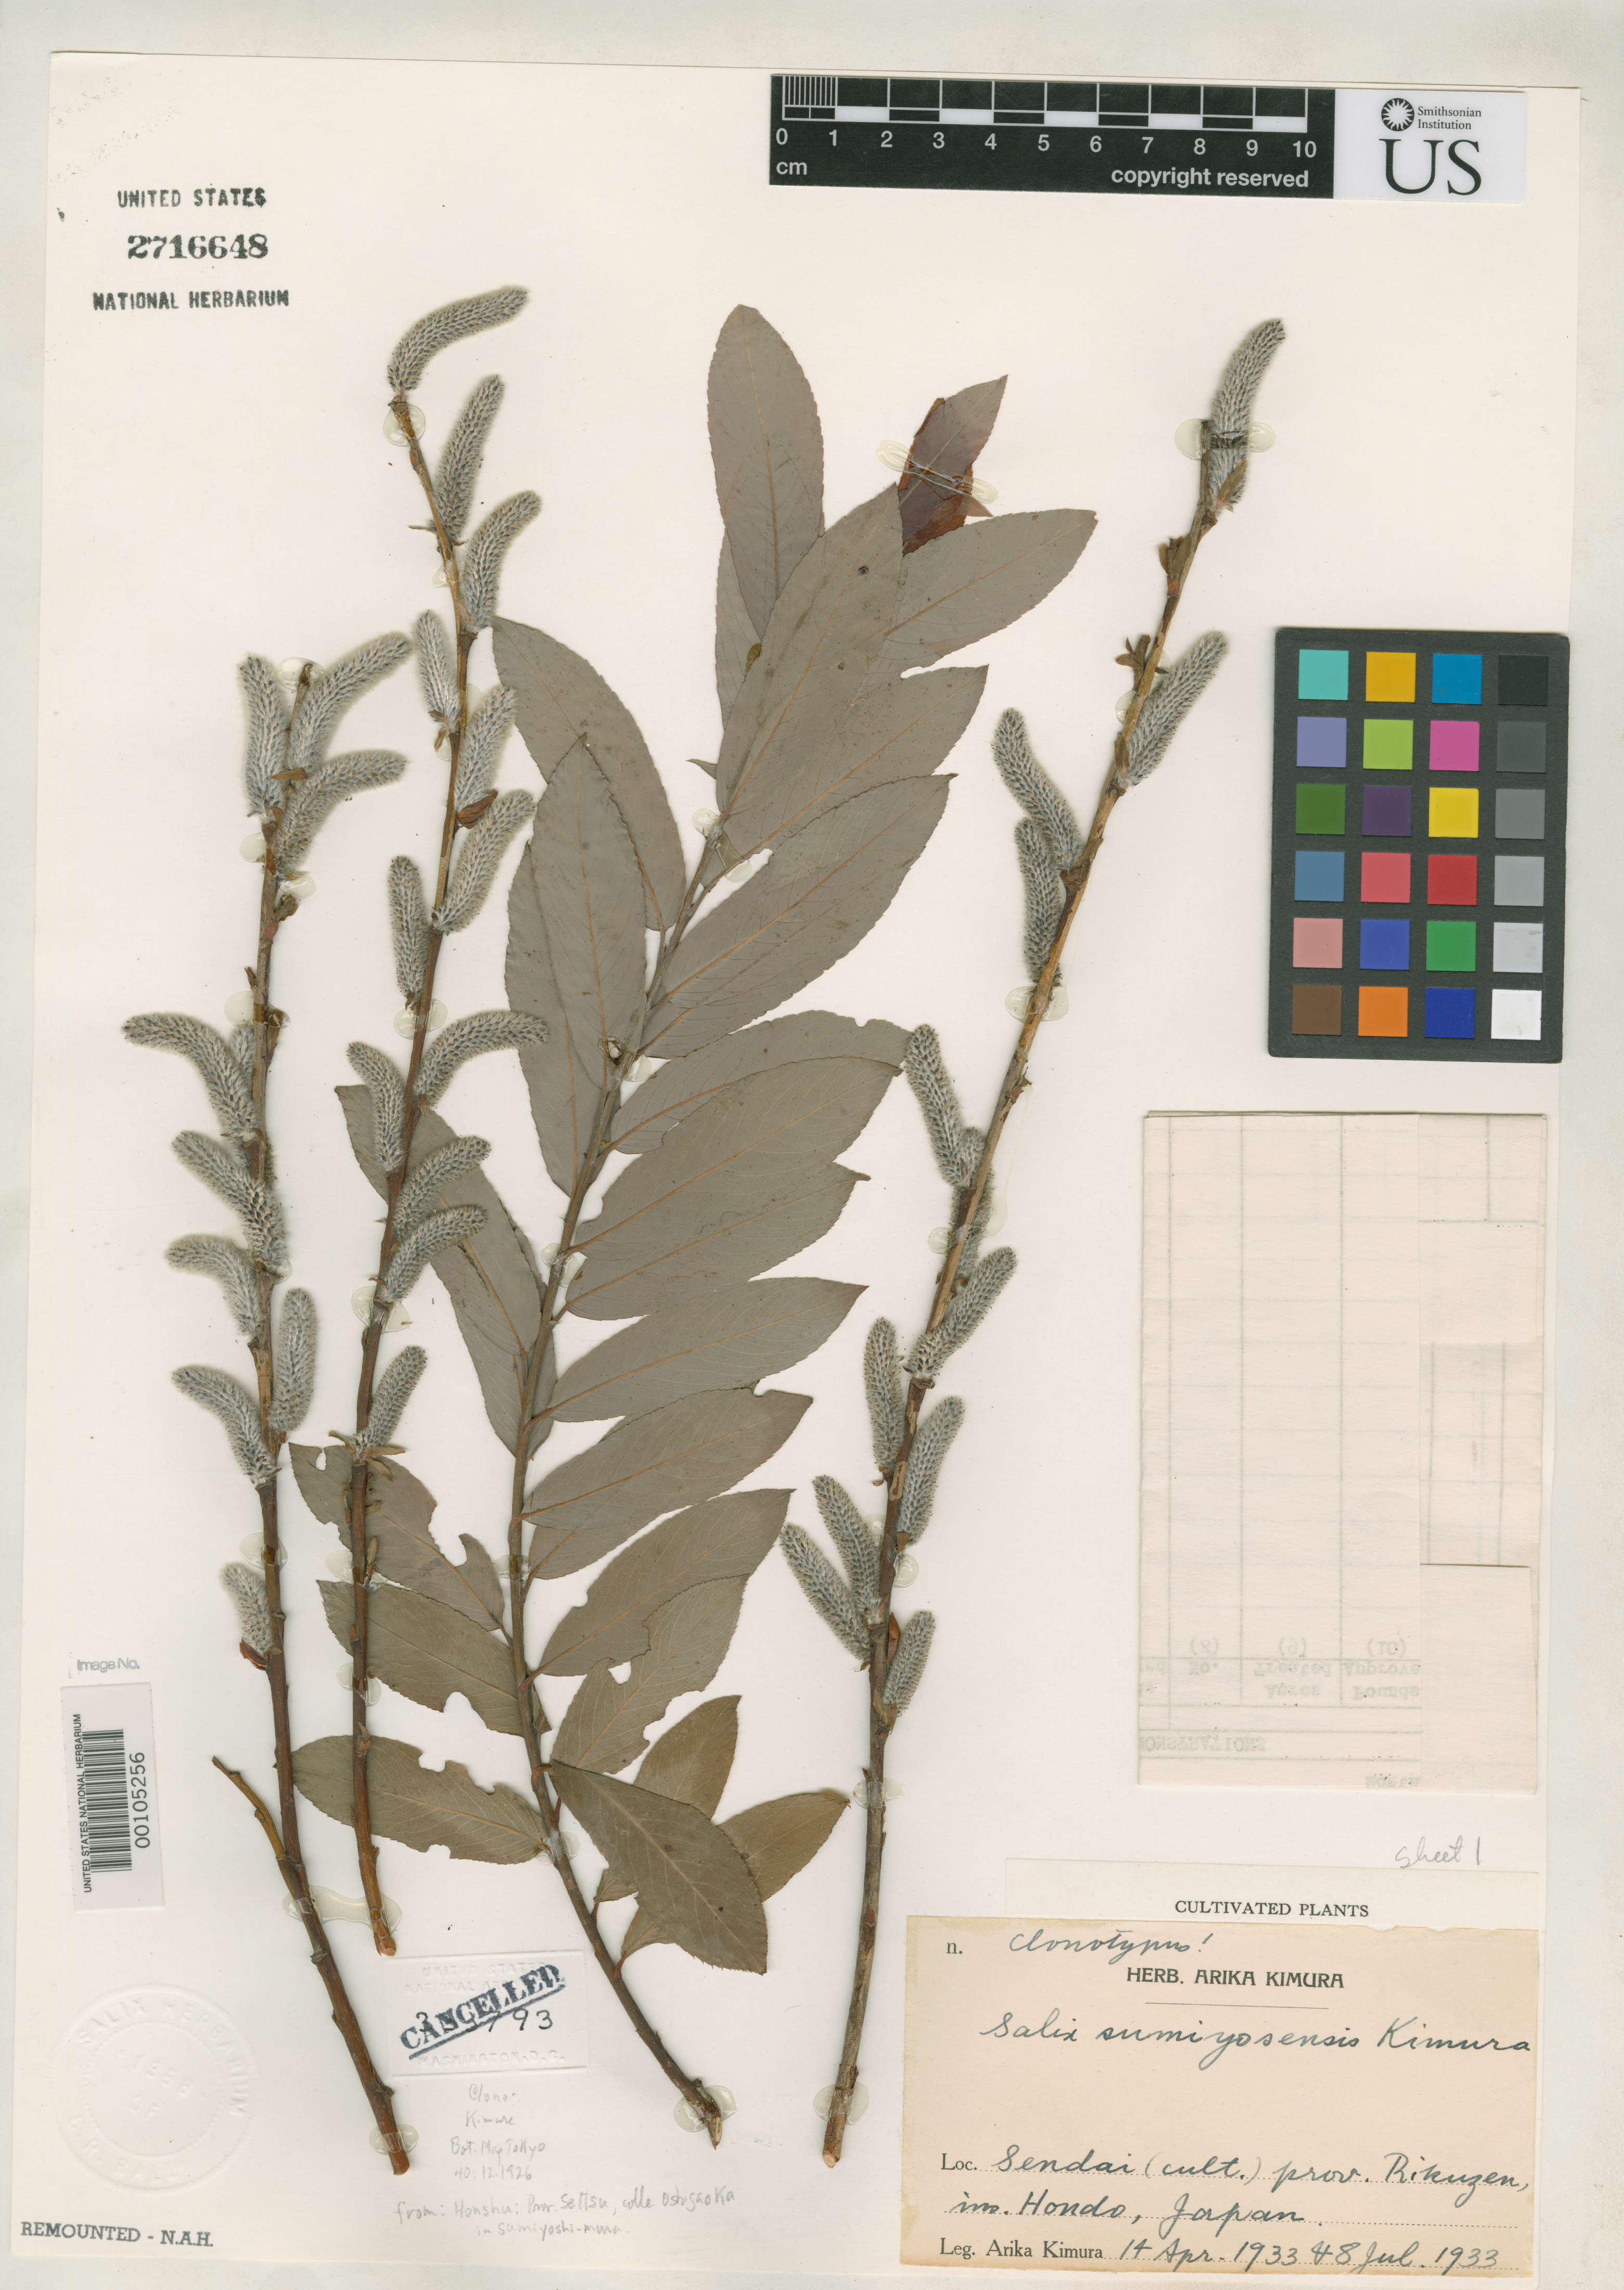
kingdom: Plantae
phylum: Tracheophyta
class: Magnoliopsida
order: Malpighiales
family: Salicaceae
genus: Salix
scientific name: Salix sumiyosensis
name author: Kimura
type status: Type Collection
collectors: A. Kimura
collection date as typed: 14 Apr 1933 and 18 Jul 1933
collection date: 1933-04-14,1933-07-18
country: Japan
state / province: Osaka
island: Honshu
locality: Oshigaoka Hill in Sumiyoshi-mura.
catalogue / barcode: US 2716648